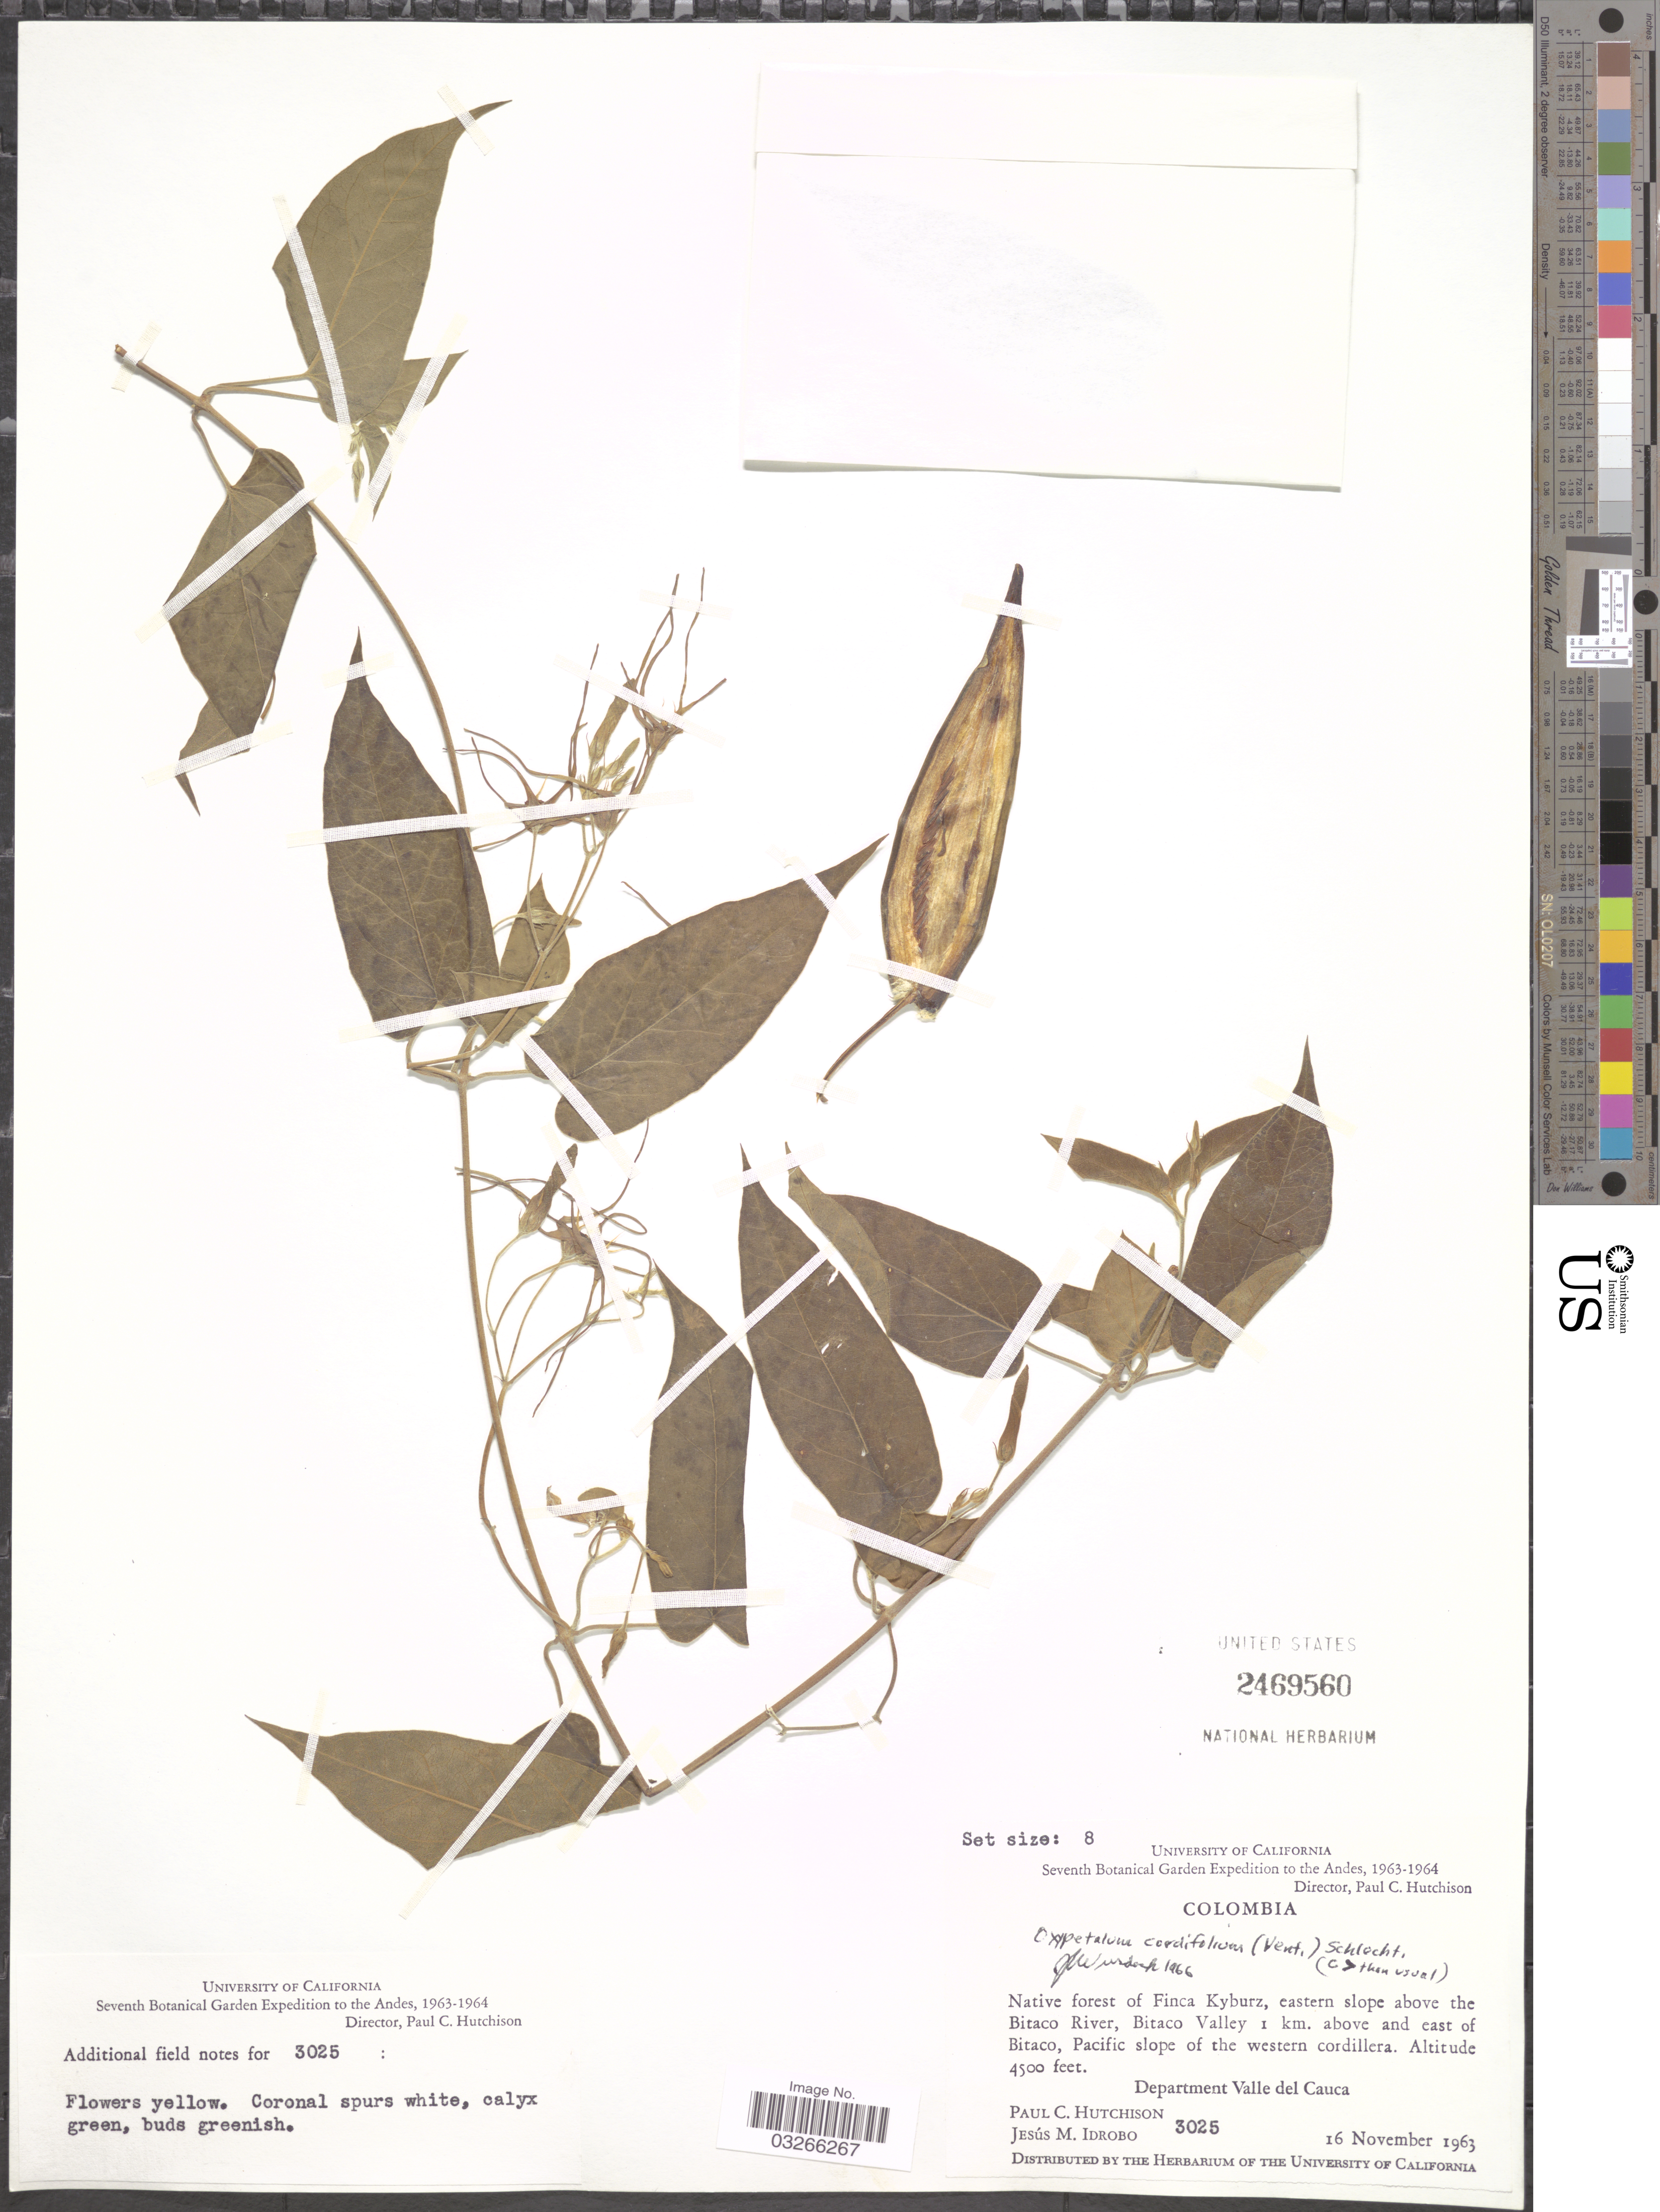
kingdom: Plantae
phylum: Tracheophyta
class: Magnoliopsida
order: Gentianales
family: Apocynaceae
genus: Oxypetalum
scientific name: Oxypetalum cordifolium subsp. cordifolium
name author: (Vent.) Schltr.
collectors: P. C. Hutchison & J. M. Idrobo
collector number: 3025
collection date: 1963-11-16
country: Colombia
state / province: Valle del Cauca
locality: The Andes, Native forest of Finca Kyburz, eastern slope above the Bitaco River, Bitaco Valley 1 km. above and east of Bitaco, Pacific slope of the western cordillera, Department Valle del Cauca.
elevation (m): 1372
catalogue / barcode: US 2469560